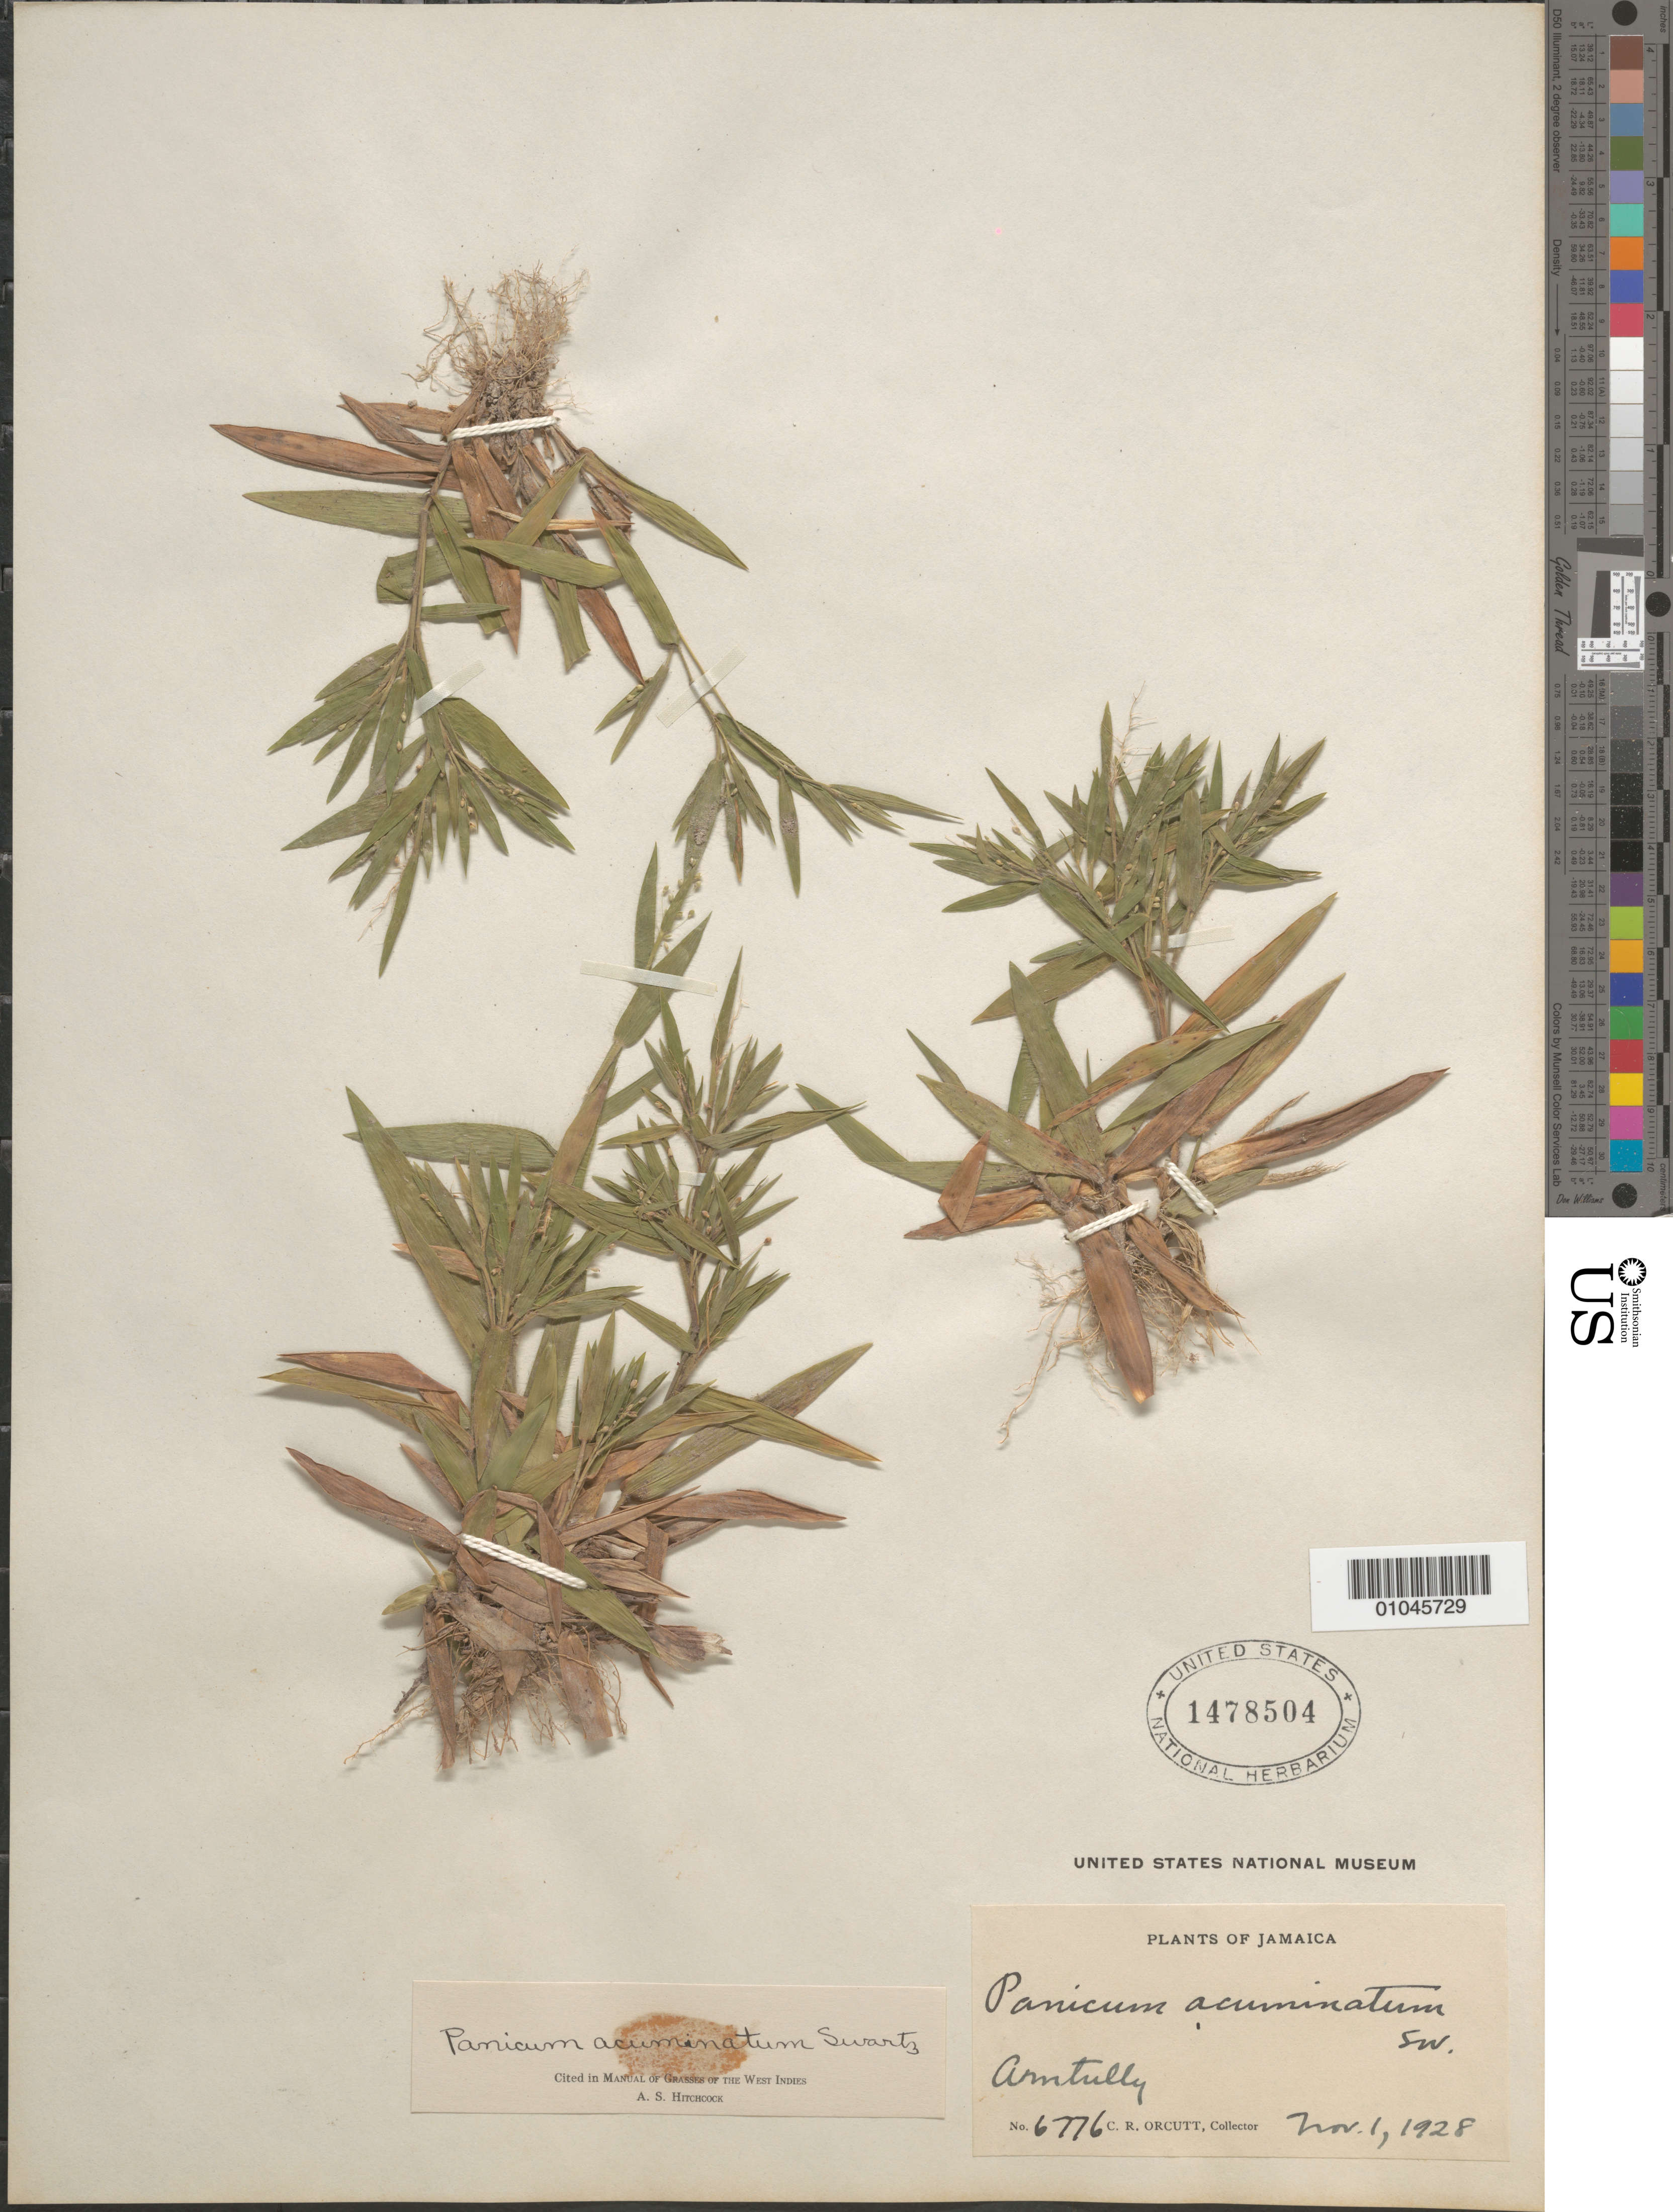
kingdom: Plantae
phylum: Tracheophyta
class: Liliopsida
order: Poales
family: Poaceae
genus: Panicum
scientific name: Panicum aciculare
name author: Desv. ex Poir.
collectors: C. R. Orcutt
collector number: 6776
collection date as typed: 01 Nov 1928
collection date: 1928-11-01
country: Jamaica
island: Jamaica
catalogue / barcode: US 1478504